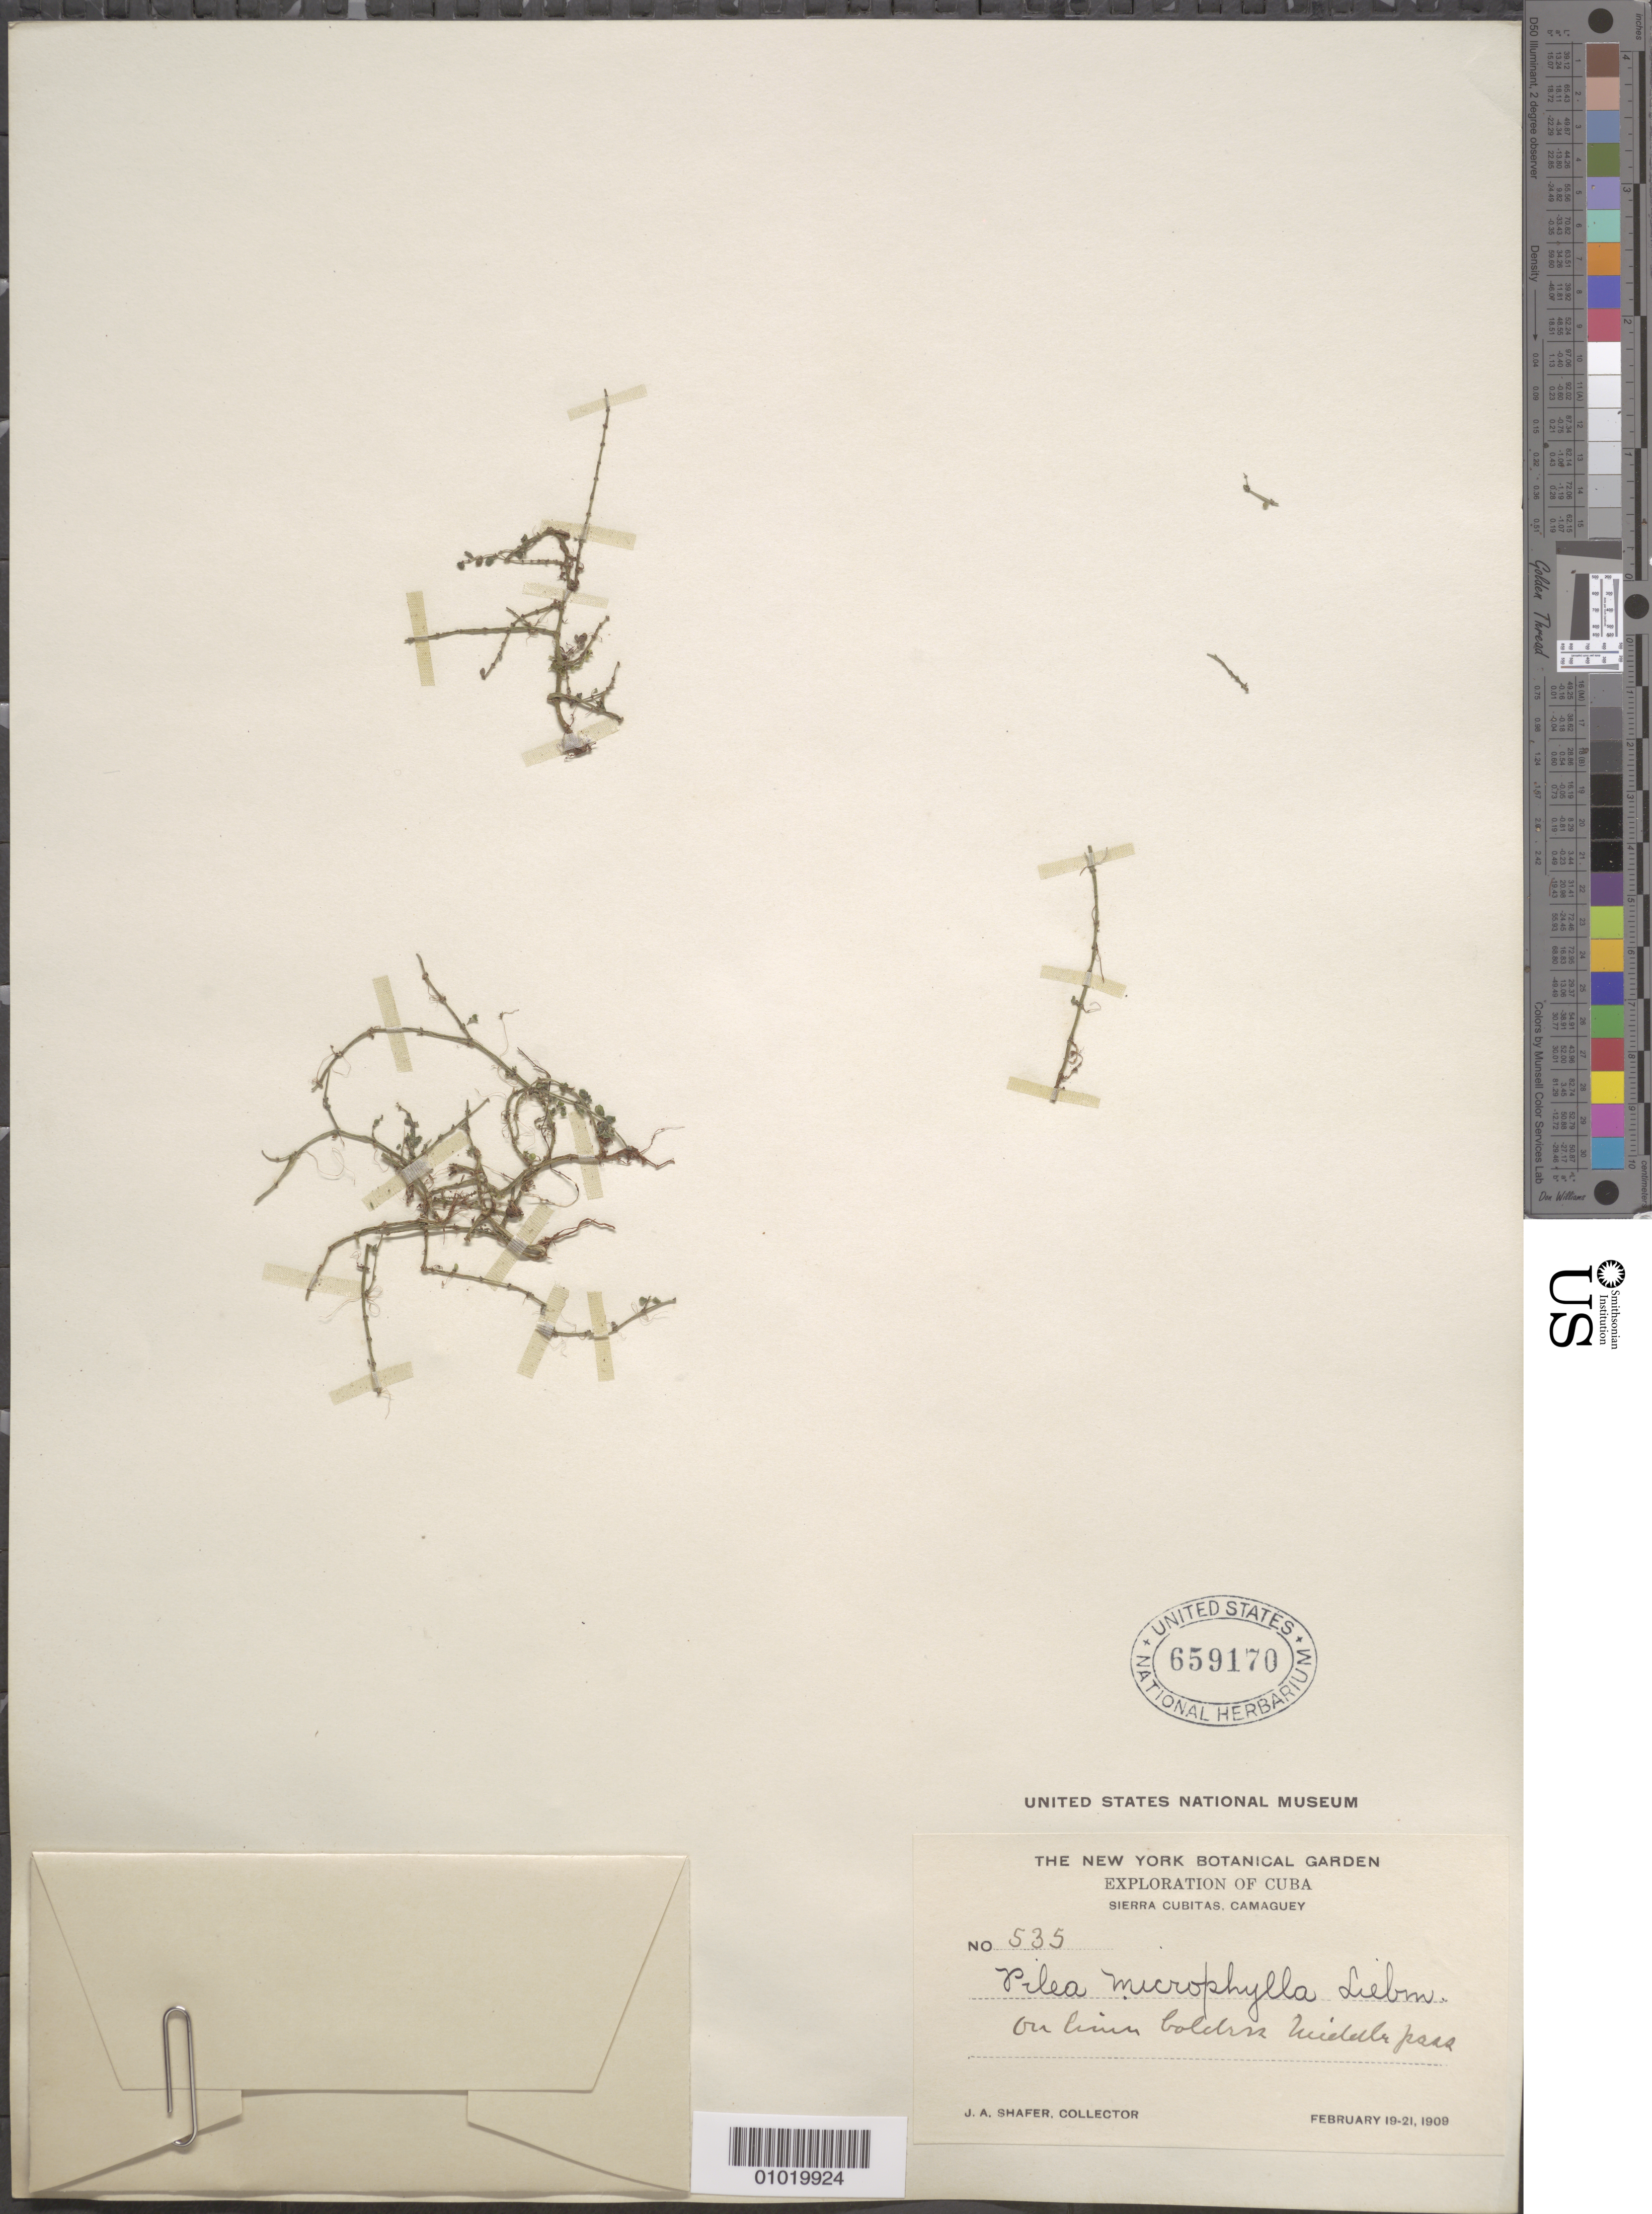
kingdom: Plantae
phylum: Tracheophyta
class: Magnoliopsida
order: Rosales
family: Urticaceae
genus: Pilea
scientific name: Pilea microphylla var. microphylla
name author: (L.) Liebm.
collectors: J. A. Shafer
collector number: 535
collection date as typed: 19 Feb 1909 to 21 Feb 1909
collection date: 1909-02-19/1909-02-21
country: Cuba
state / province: Camagüey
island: Cuba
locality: Sierra Cubitas, Camaguey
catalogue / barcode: US 659170